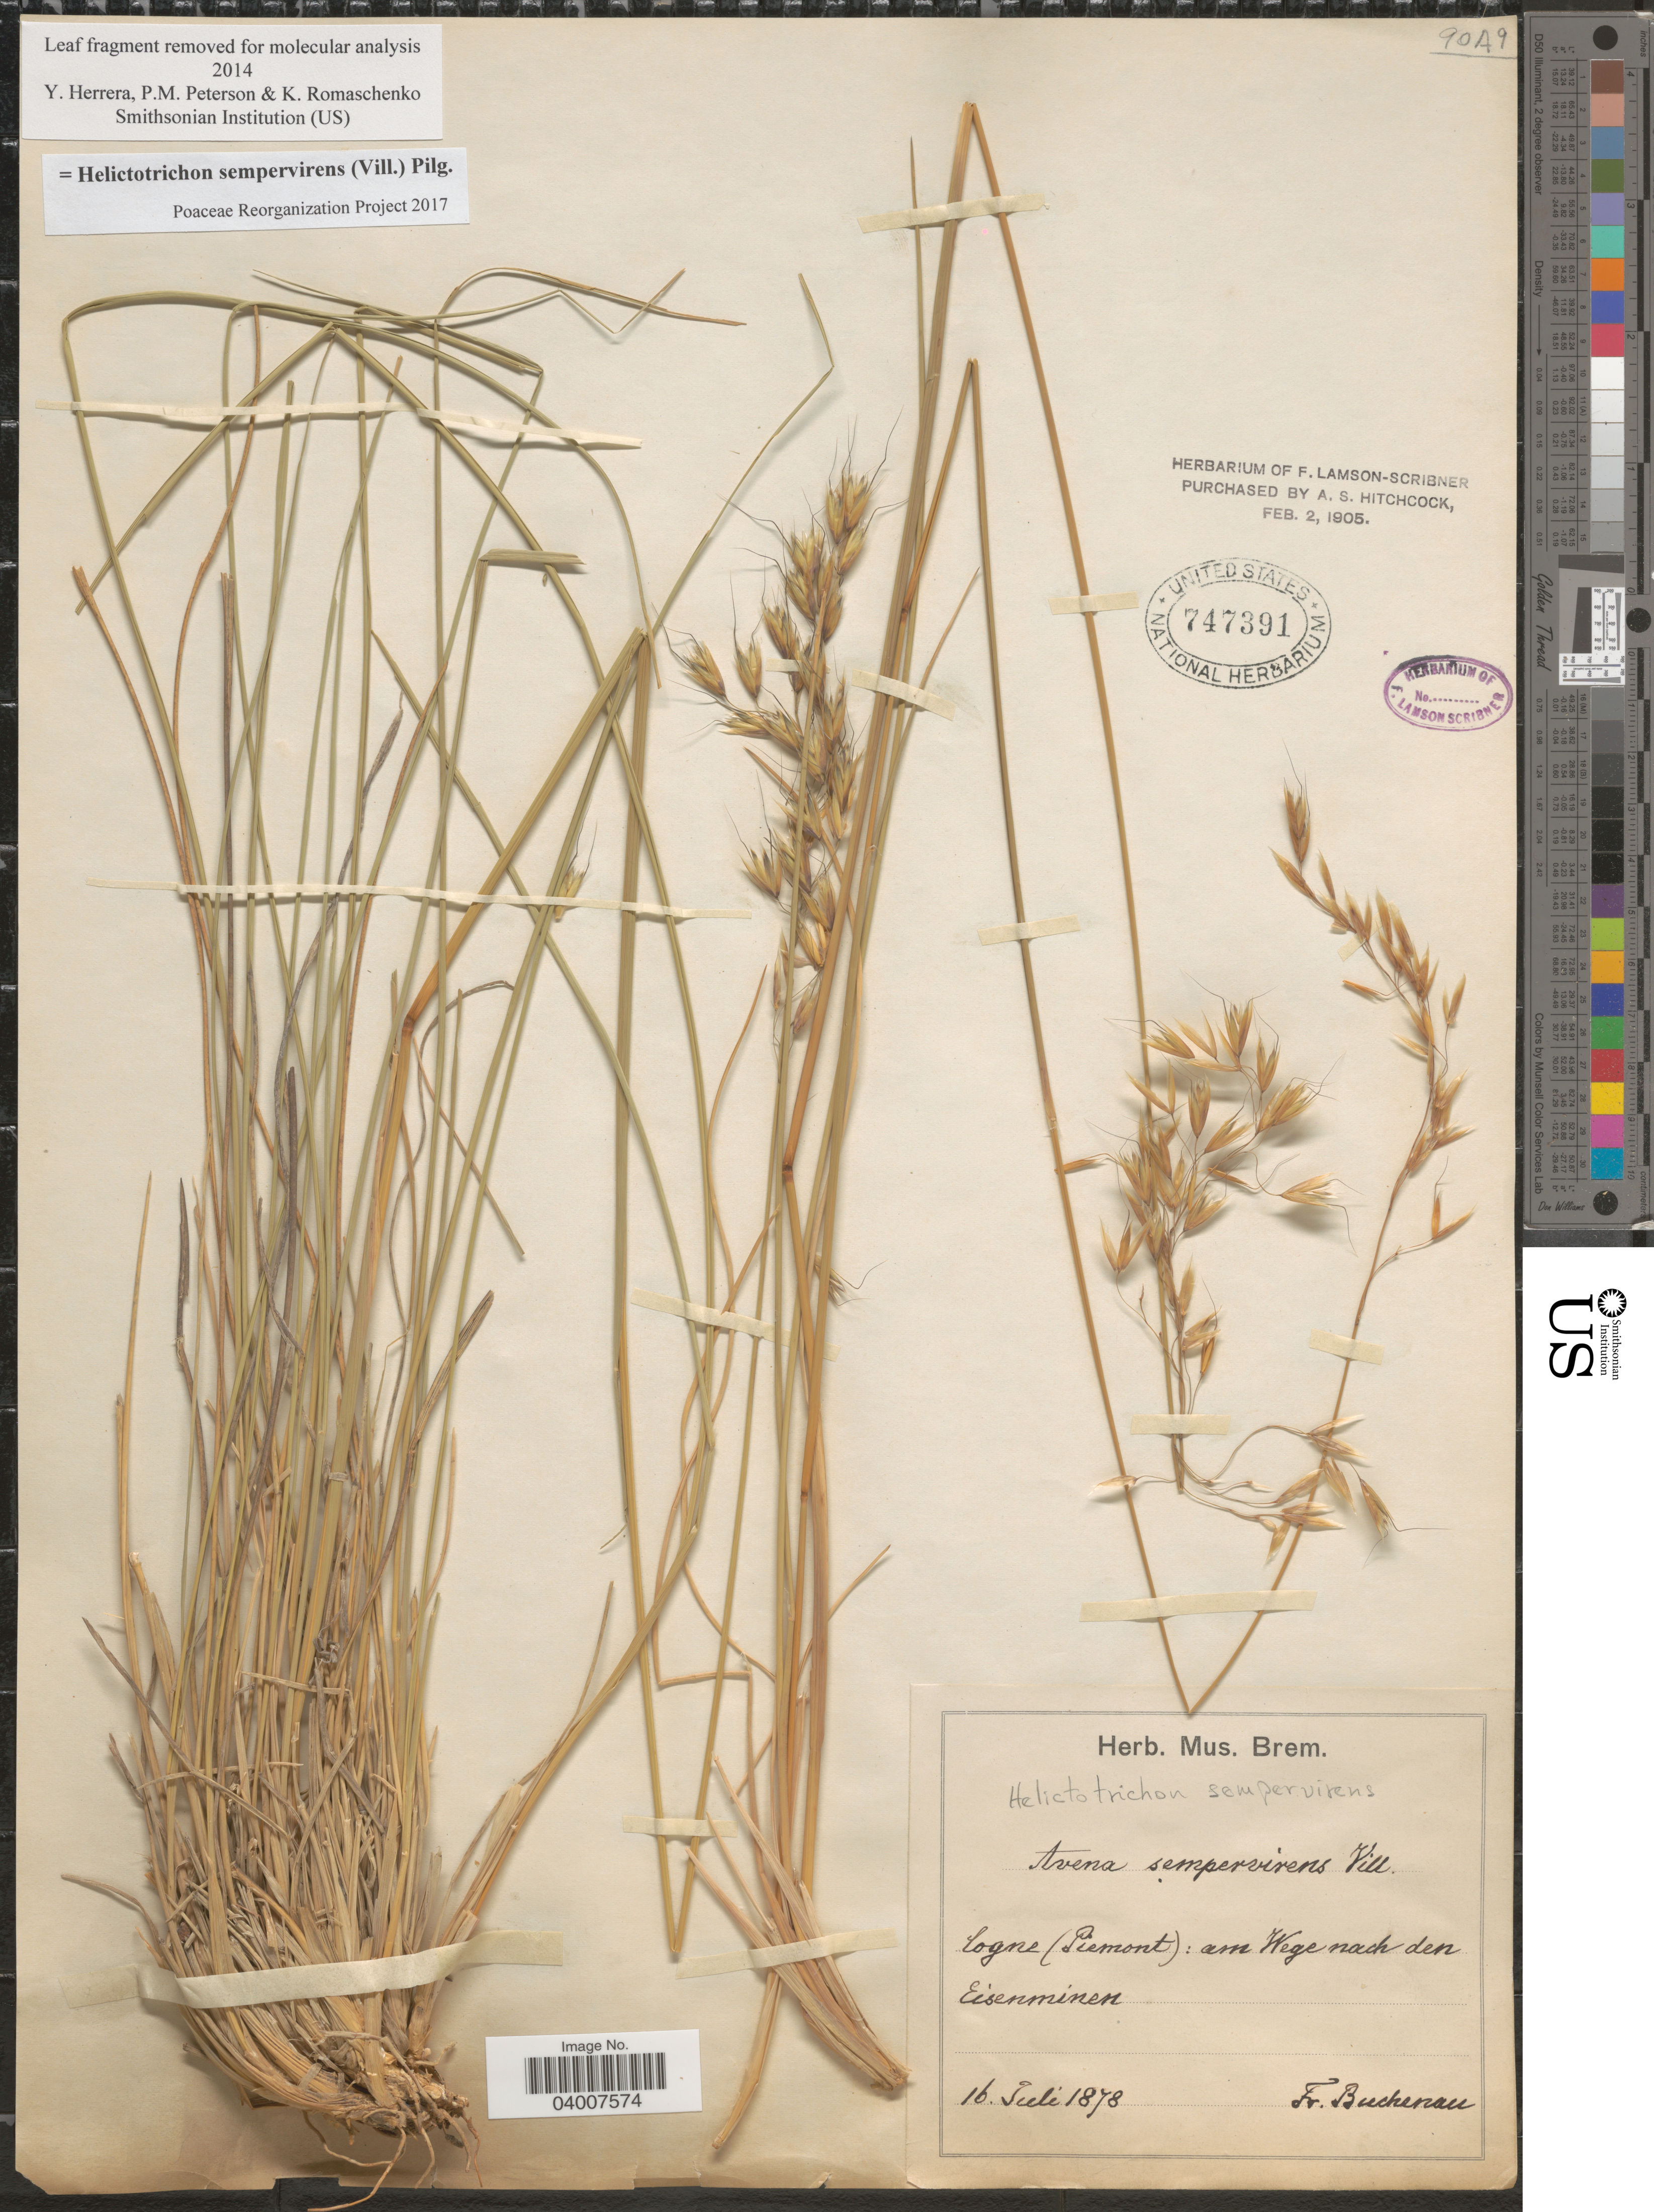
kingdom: Plantae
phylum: Tracheophyta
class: Liliopsida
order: Poales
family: Poaceae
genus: Helictotrichon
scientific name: Helictotrichon sempervirens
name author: (Vill.) Pilg.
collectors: F. Buchenau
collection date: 1878-07-16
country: Italy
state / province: Piedmont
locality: Cogne (Piemont): am Wege nach den Eisenminen.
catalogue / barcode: US 747391